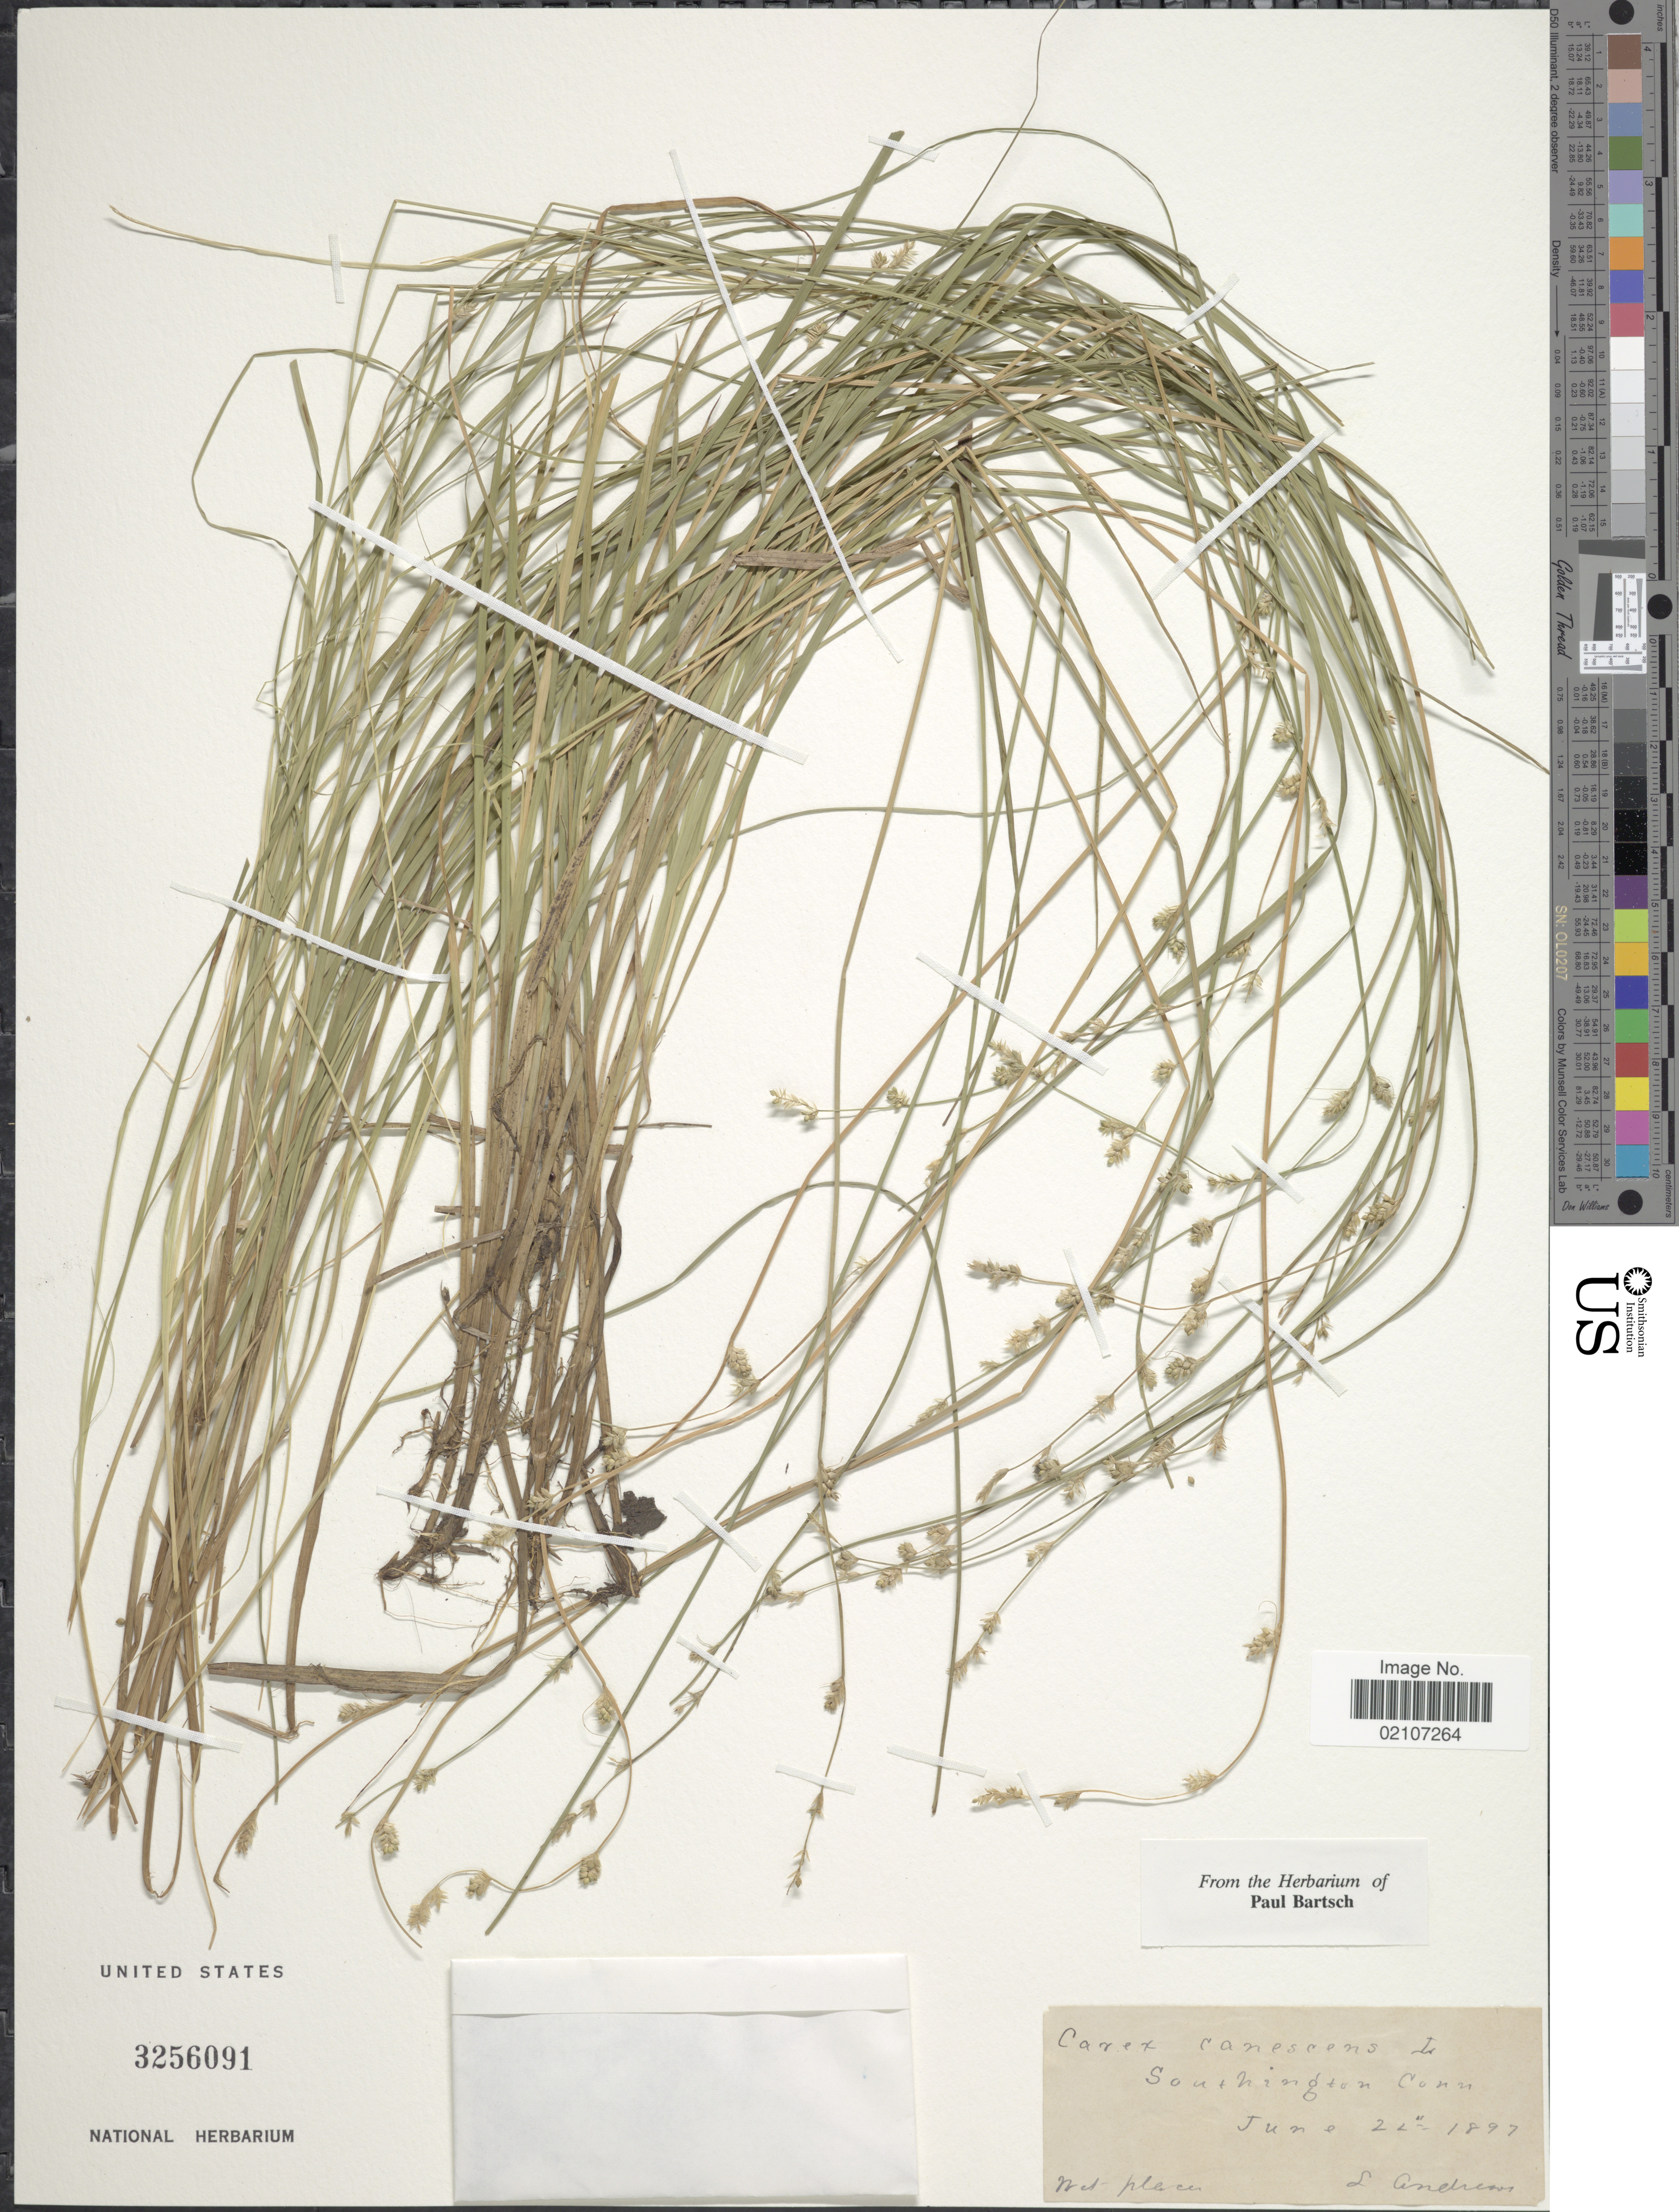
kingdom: Plantae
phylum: Tracheophyta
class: Liliopsida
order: Poales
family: Cyperaceae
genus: Carex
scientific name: Carex canescens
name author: L.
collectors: L. Andrews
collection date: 1897-06-22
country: United States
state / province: Connecticut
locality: Southington Conn. Wet places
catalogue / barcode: US 3256091